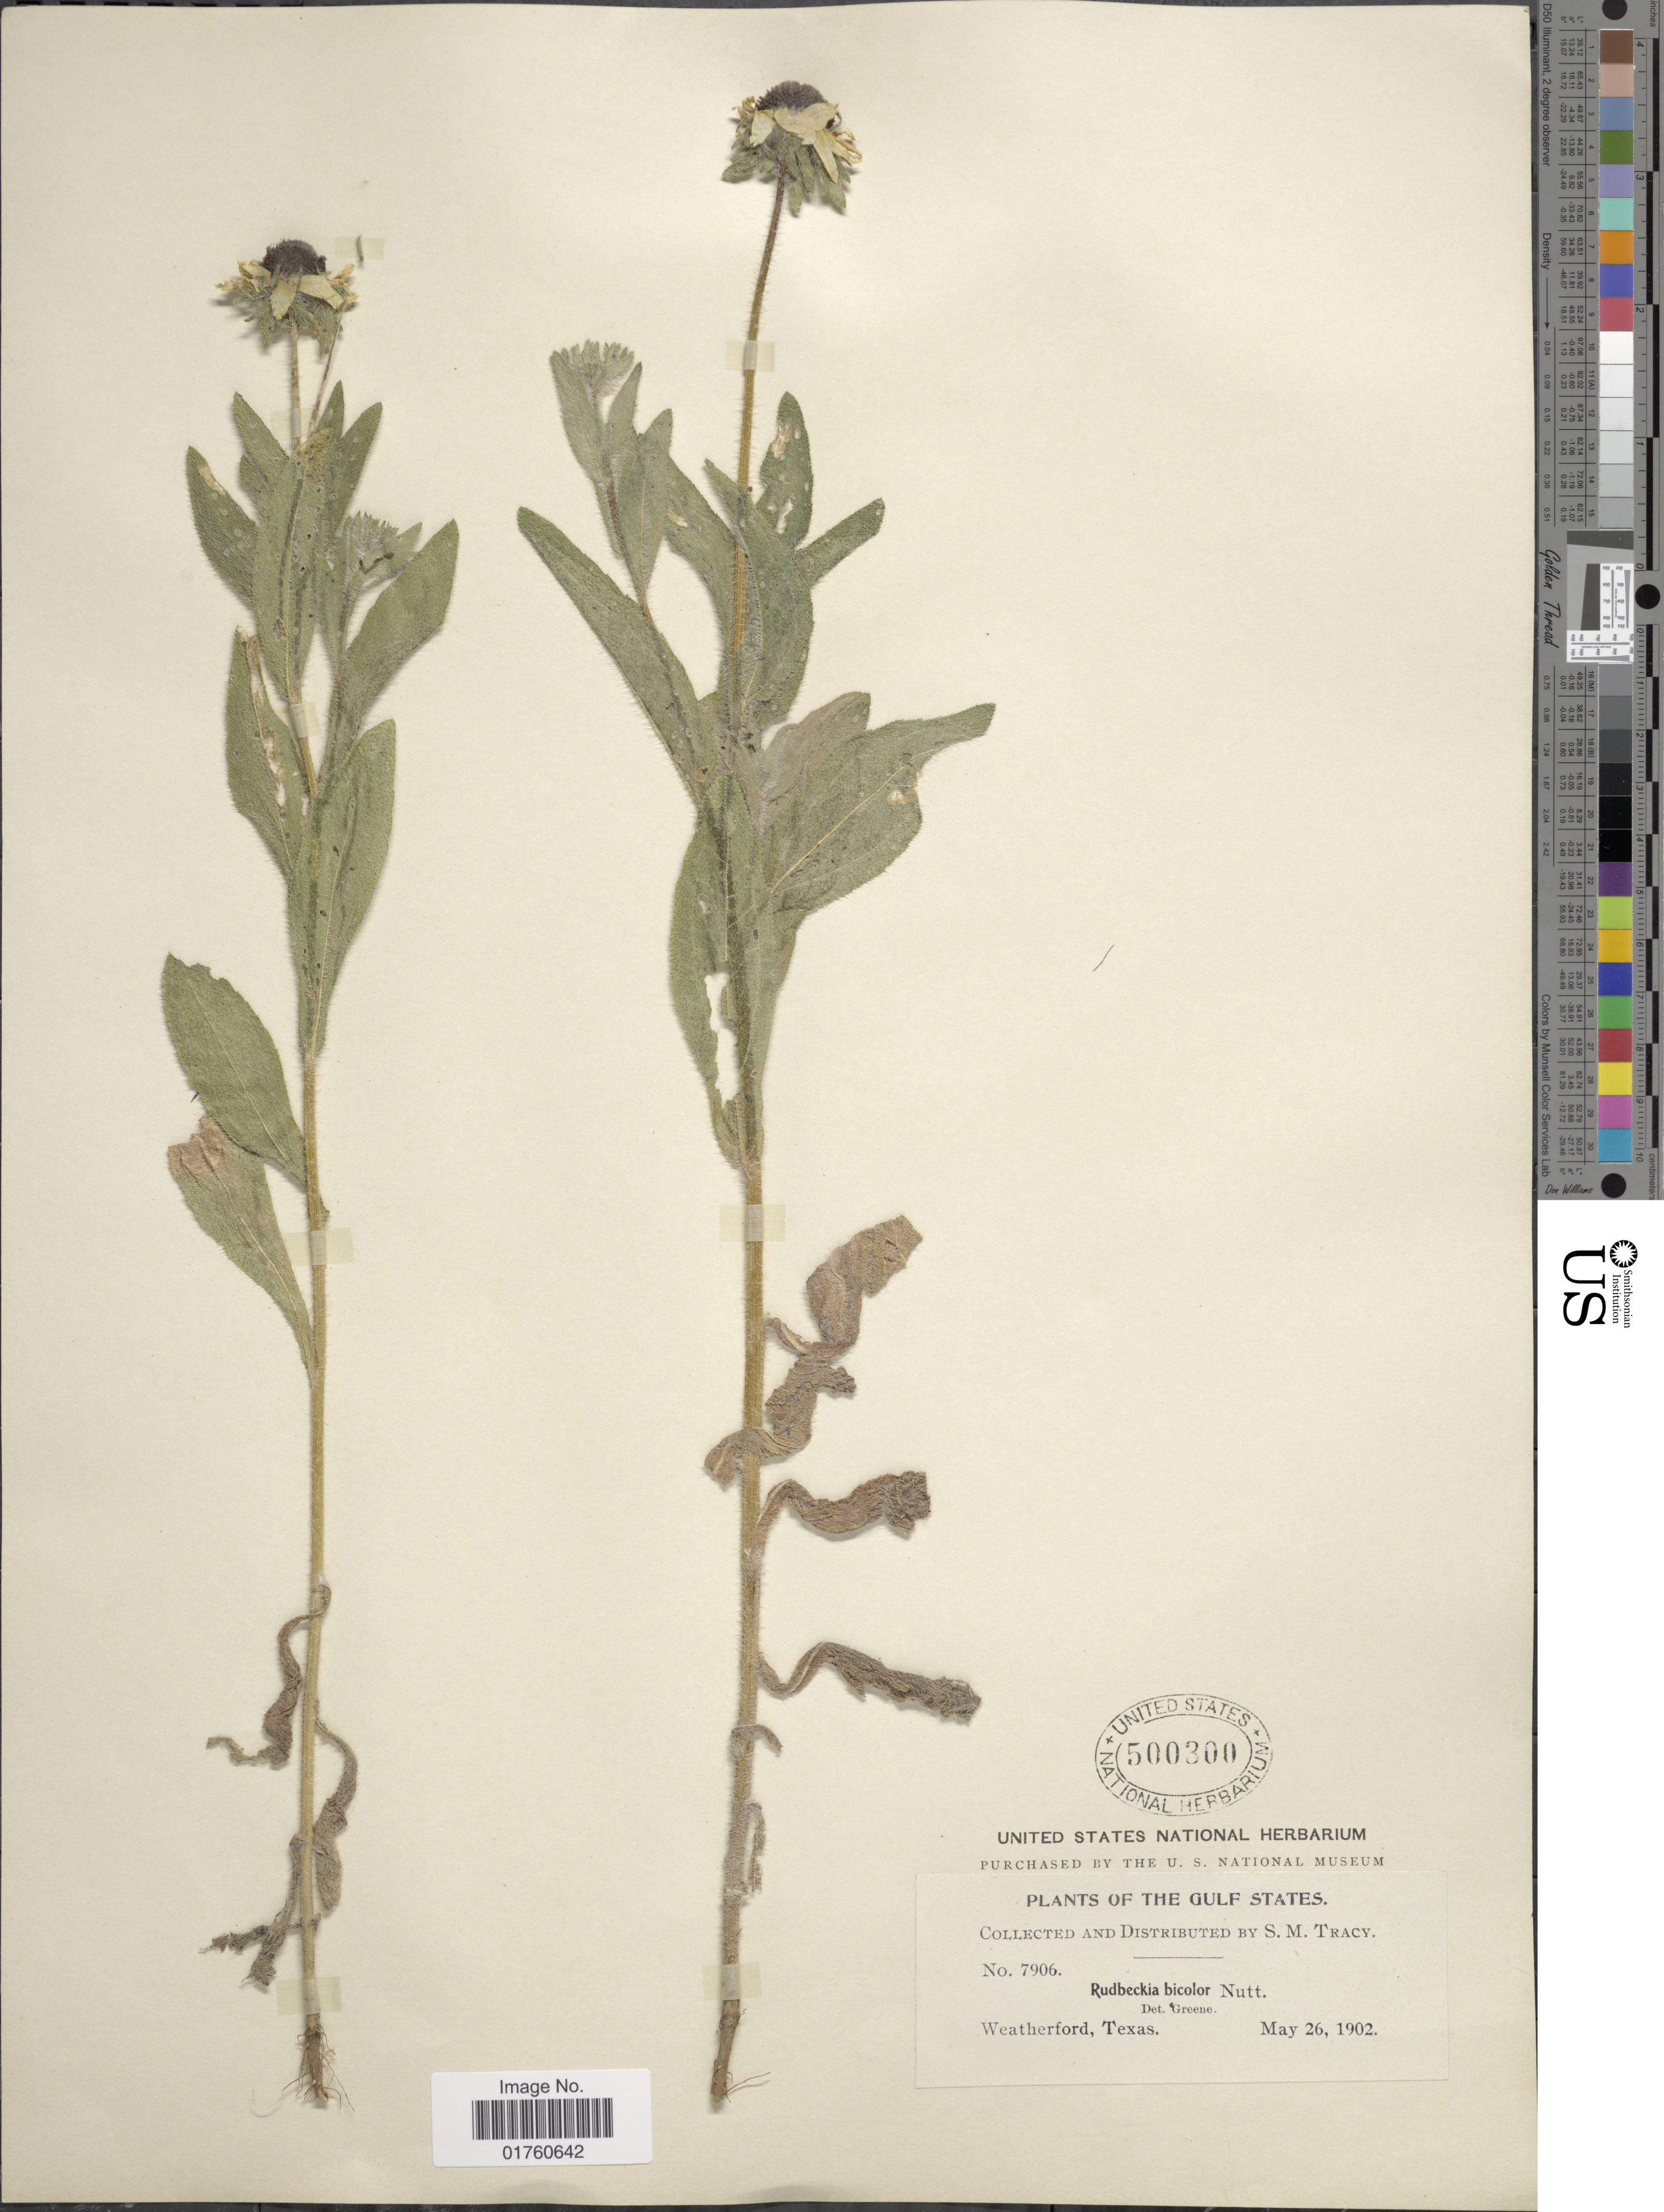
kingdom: Plantae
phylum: Tracheophyta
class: Magnoliopsida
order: Asterales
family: Asteraceae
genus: Rudbeckia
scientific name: Rudbeckia bicolor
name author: Nutt.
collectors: S. M. Tracy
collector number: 7906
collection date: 1902-05-26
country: United States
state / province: Texas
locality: The Gulf States, Weatherford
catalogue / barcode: US 500300